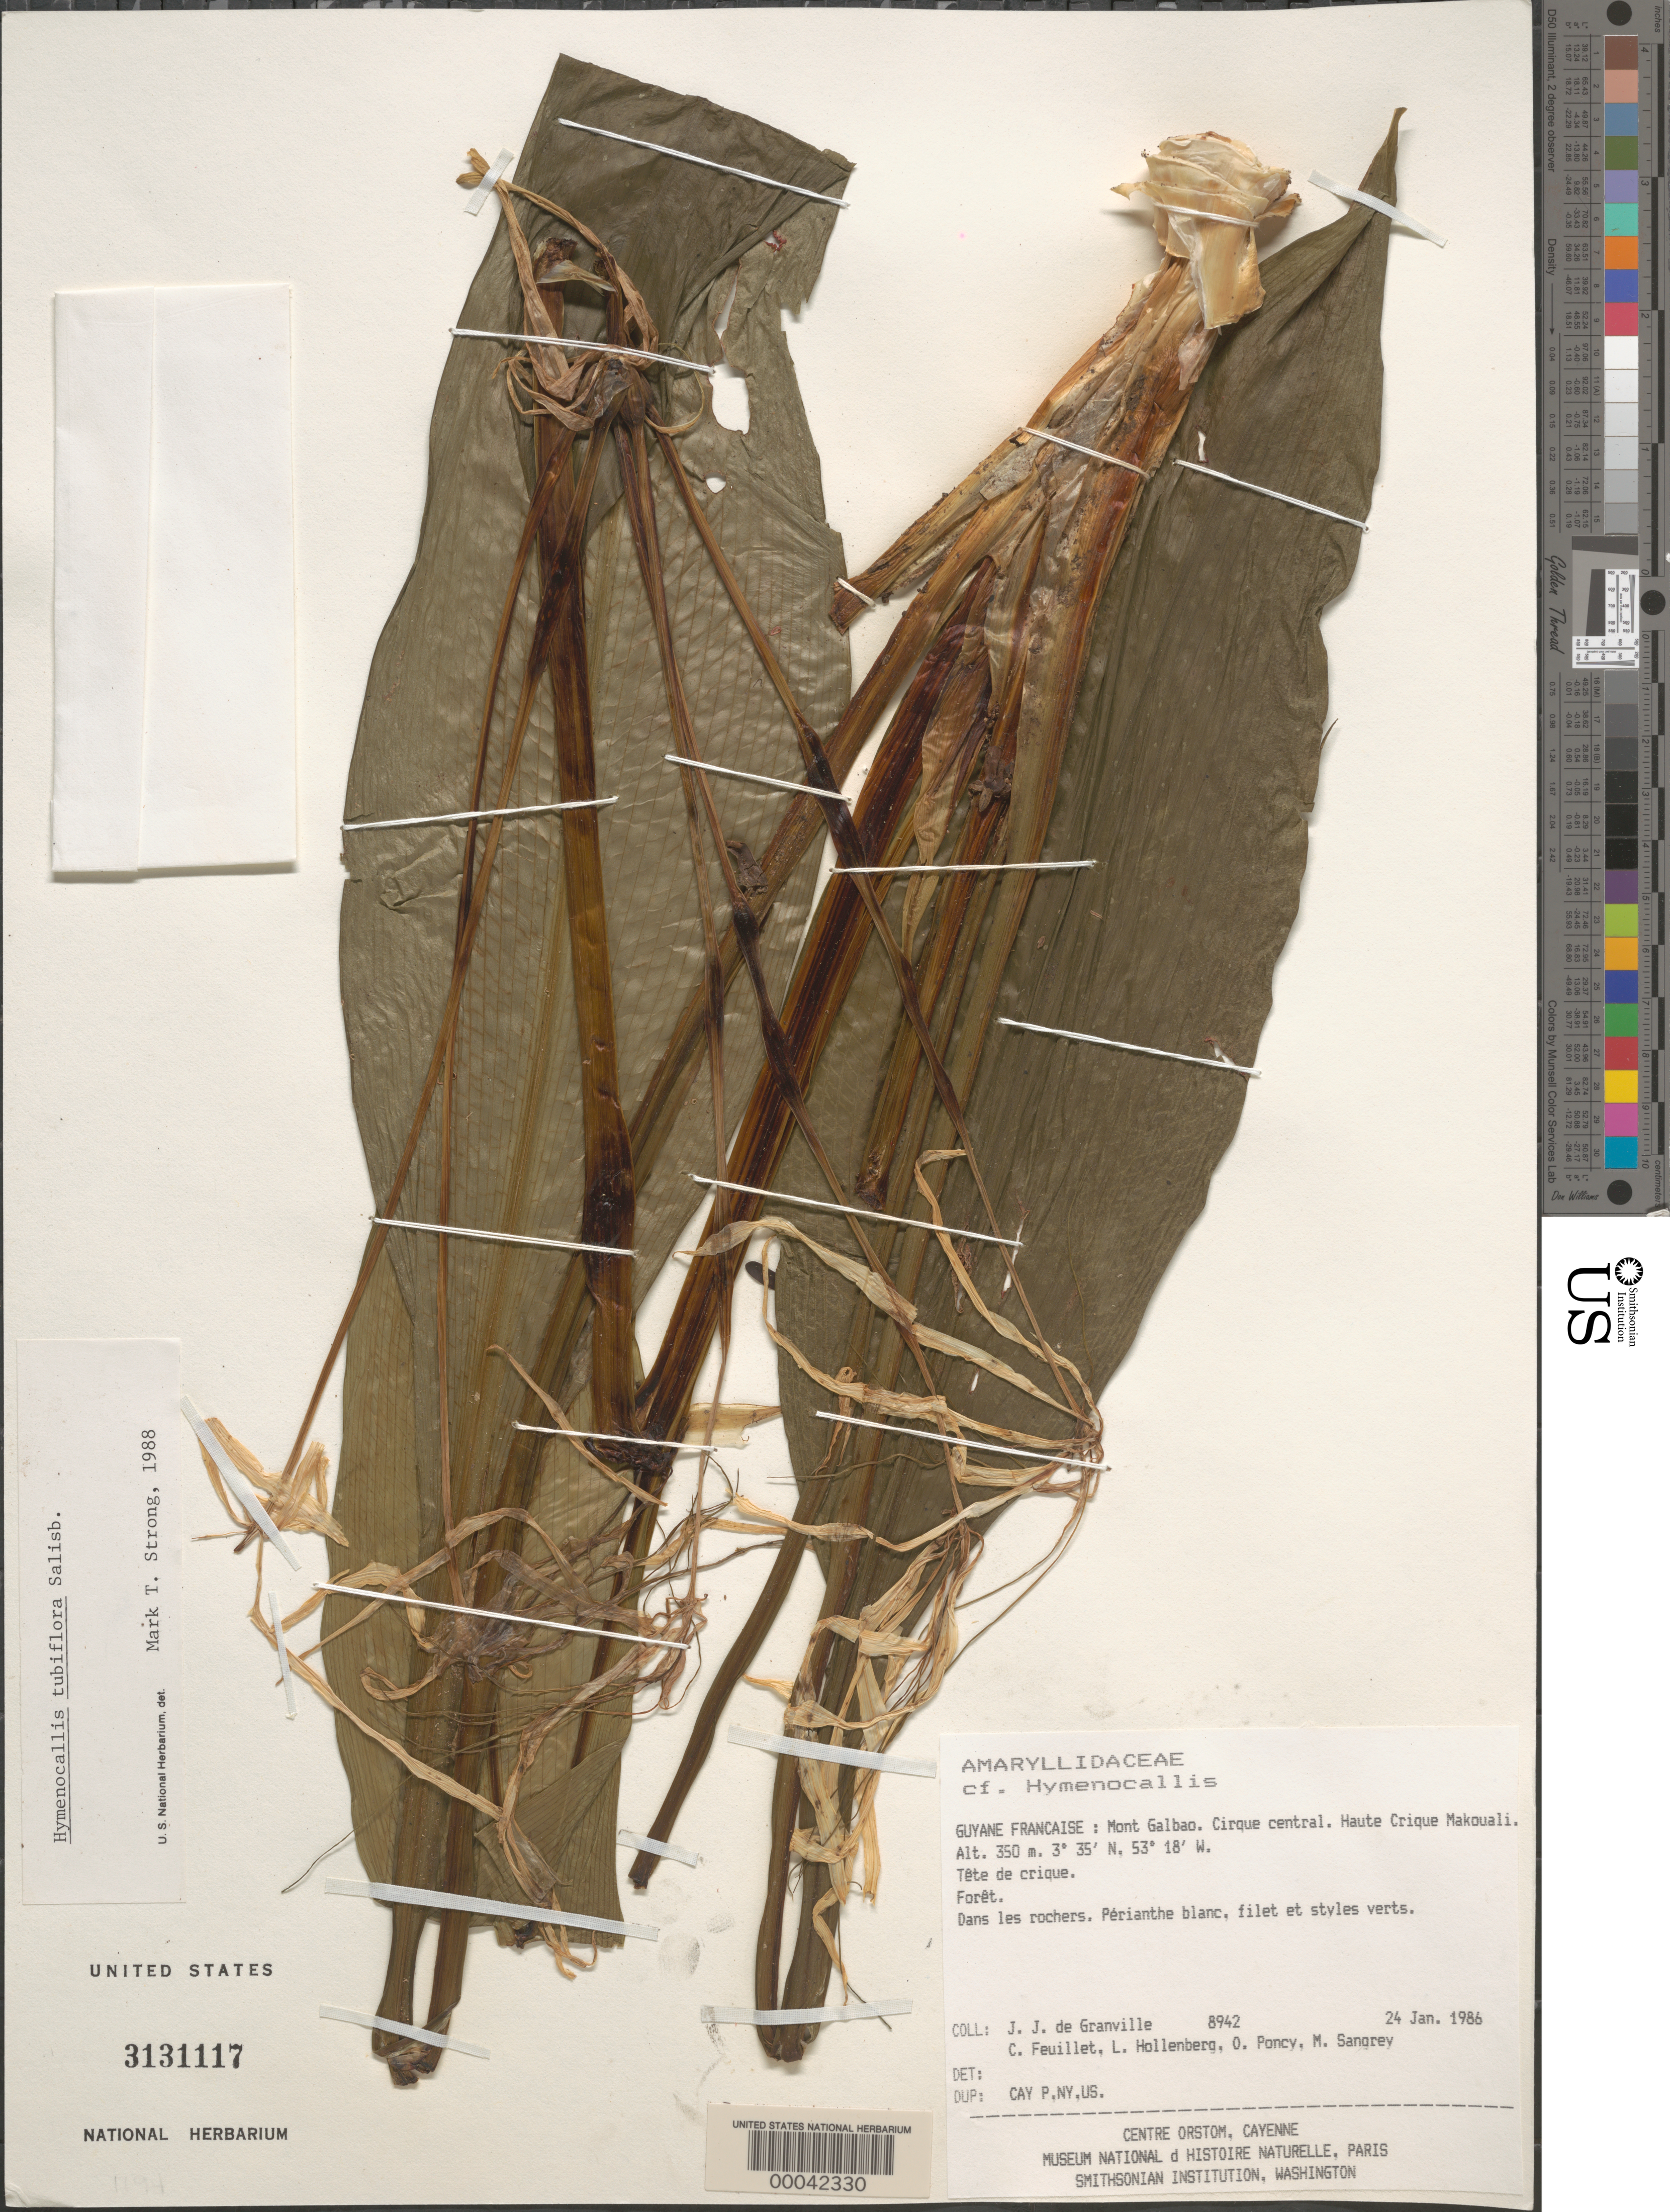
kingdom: Plantae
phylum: Tracheophyta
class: Liliopsida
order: Asparagales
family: Amaryllidaceae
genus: Hymenocallis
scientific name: Hymenocallis tubiflora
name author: Salisb.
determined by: Strong, M. T., (US), Smithsonian Institution - National Museum of Natural History (UNITED STATES)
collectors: J.-J. de Granville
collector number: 8942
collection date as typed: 24 Jan 1986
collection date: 1986-01-24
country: French Guiana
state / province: Cayenne / Saint-Laurent-du-Maroni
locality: Mont galbao. cirque central. haute crique makouali. [in former inini arrondissement.]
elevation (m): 350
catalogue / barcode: US 3131117